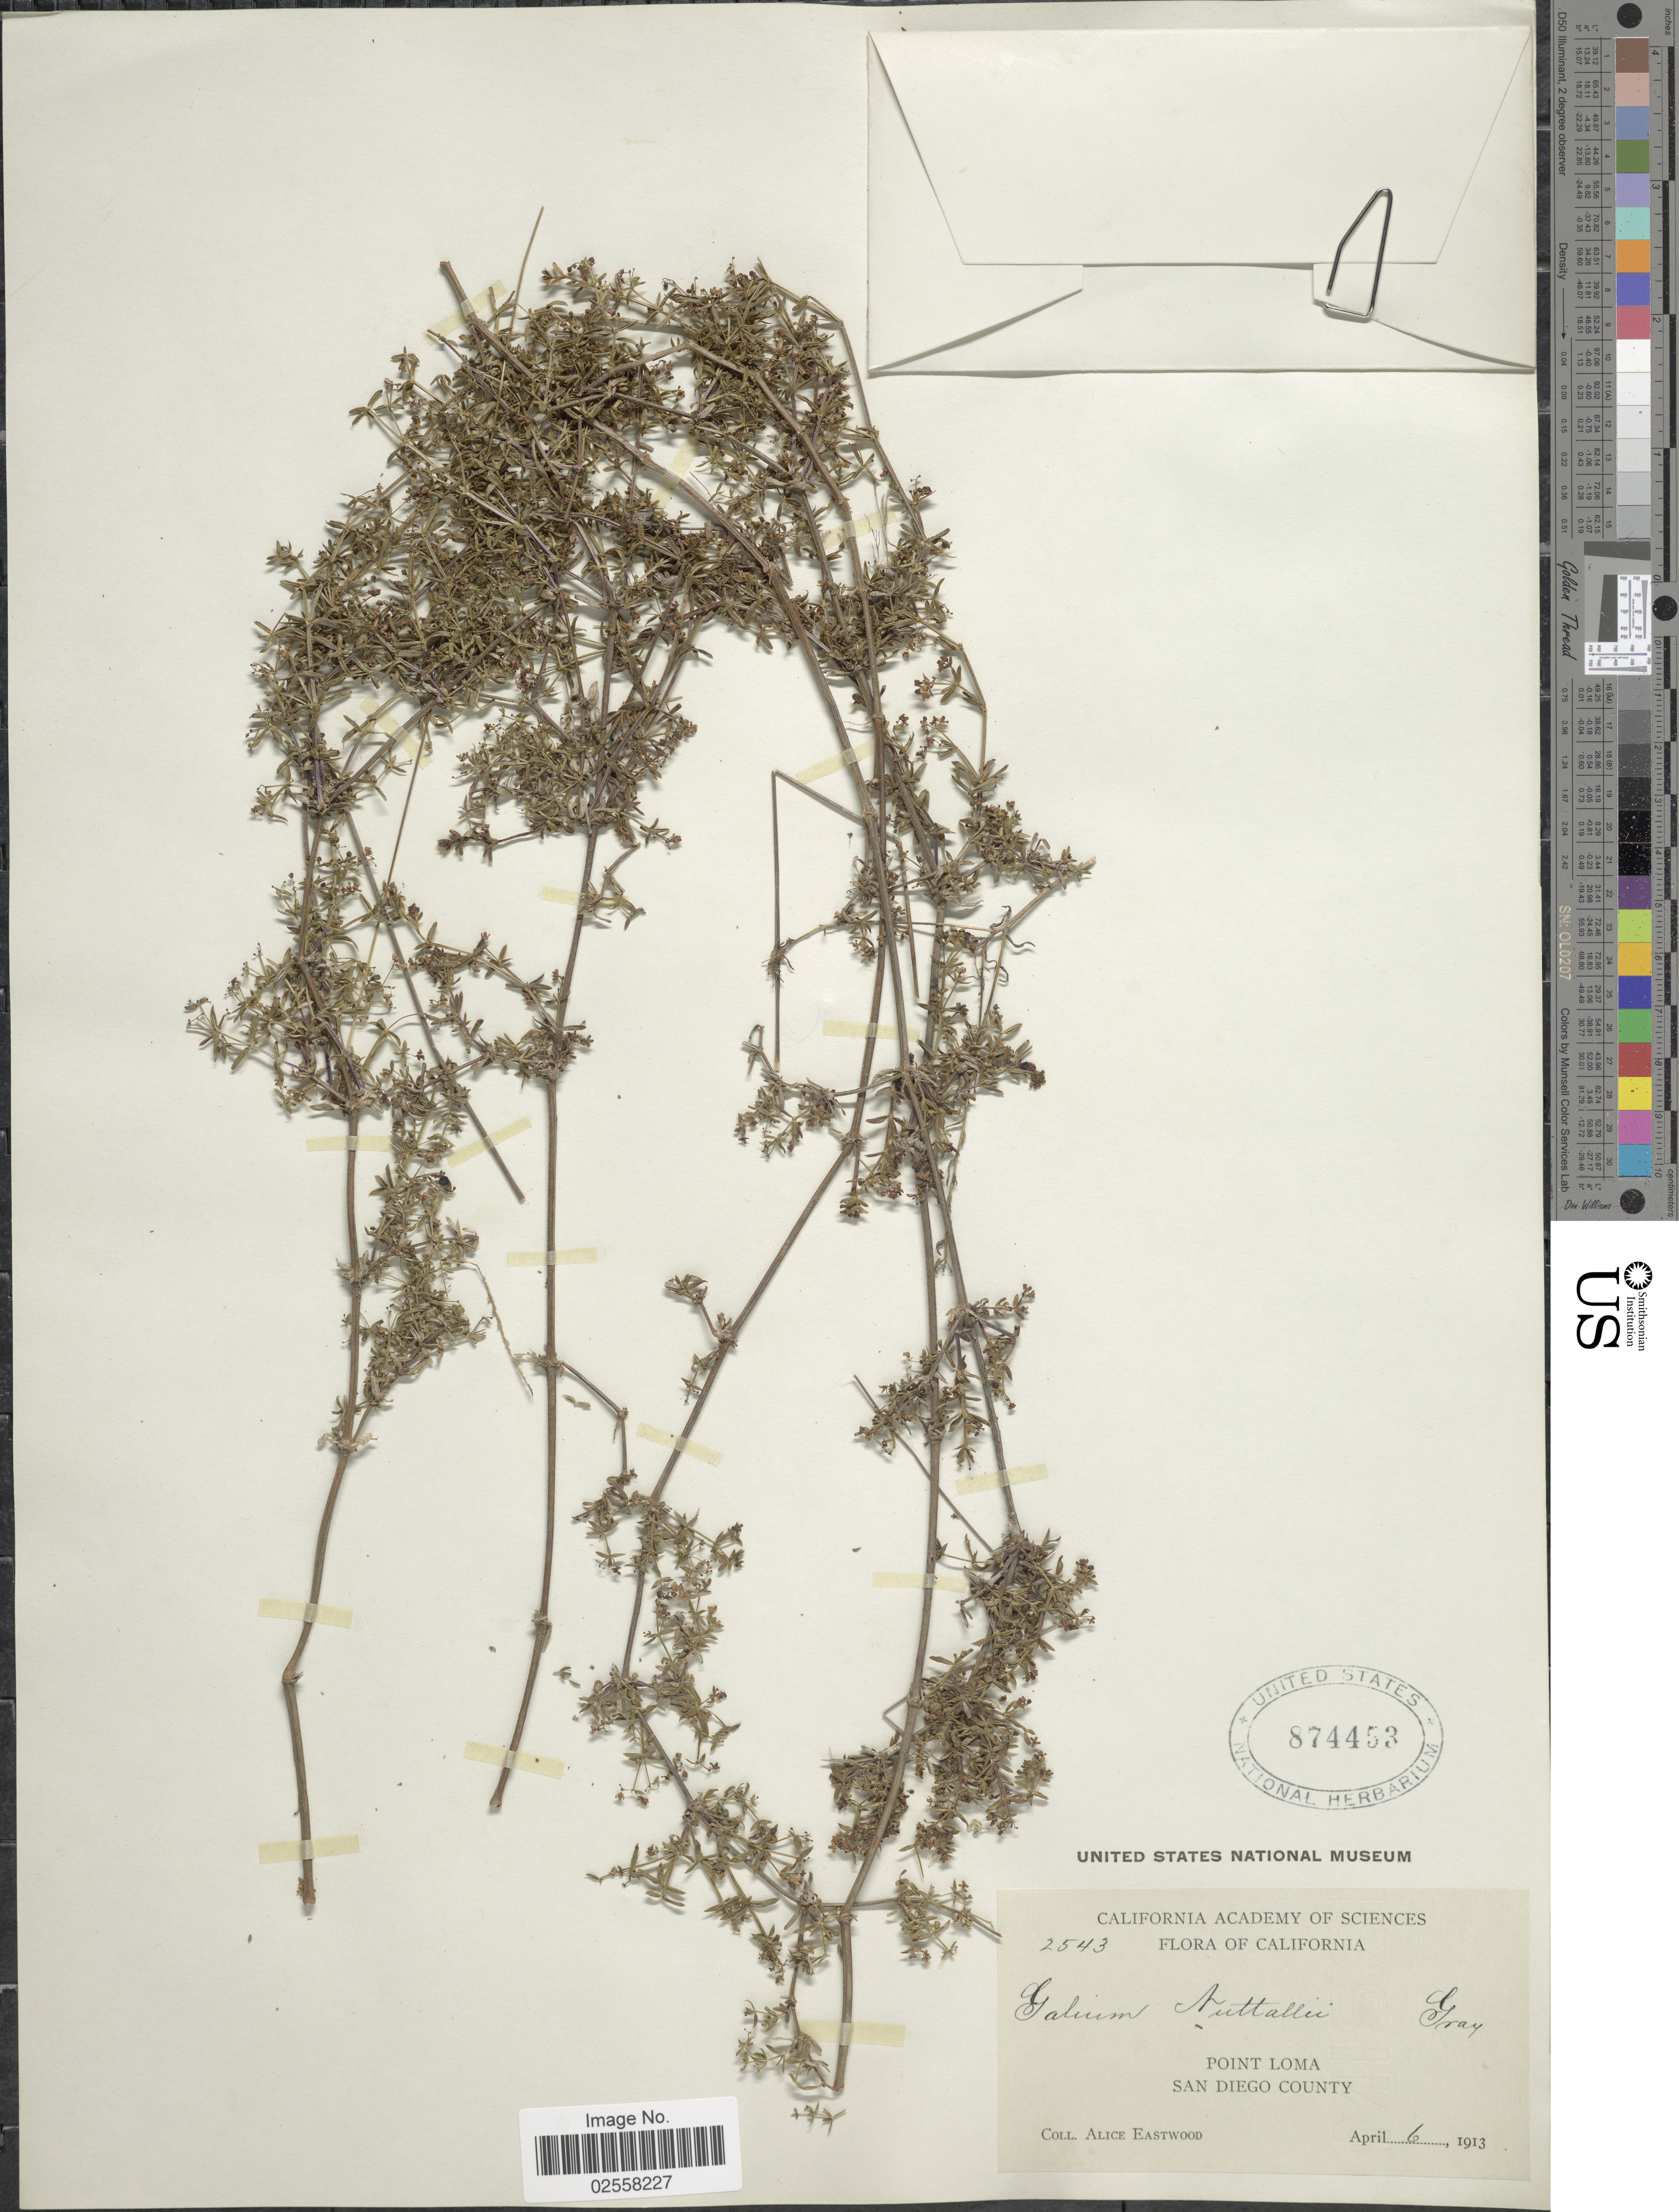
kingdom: Plantae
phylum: Tracheophyta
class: Magnoliopsida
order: Gentianales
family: Rubiaceae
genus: Galium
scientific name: Galium nuttallii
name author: A. Gray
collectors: A. Eastwood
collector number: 2543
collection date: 1913-04-06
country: United States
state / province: California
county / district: San Diego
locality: Point Lama, San Diego County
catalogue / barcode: US 874453